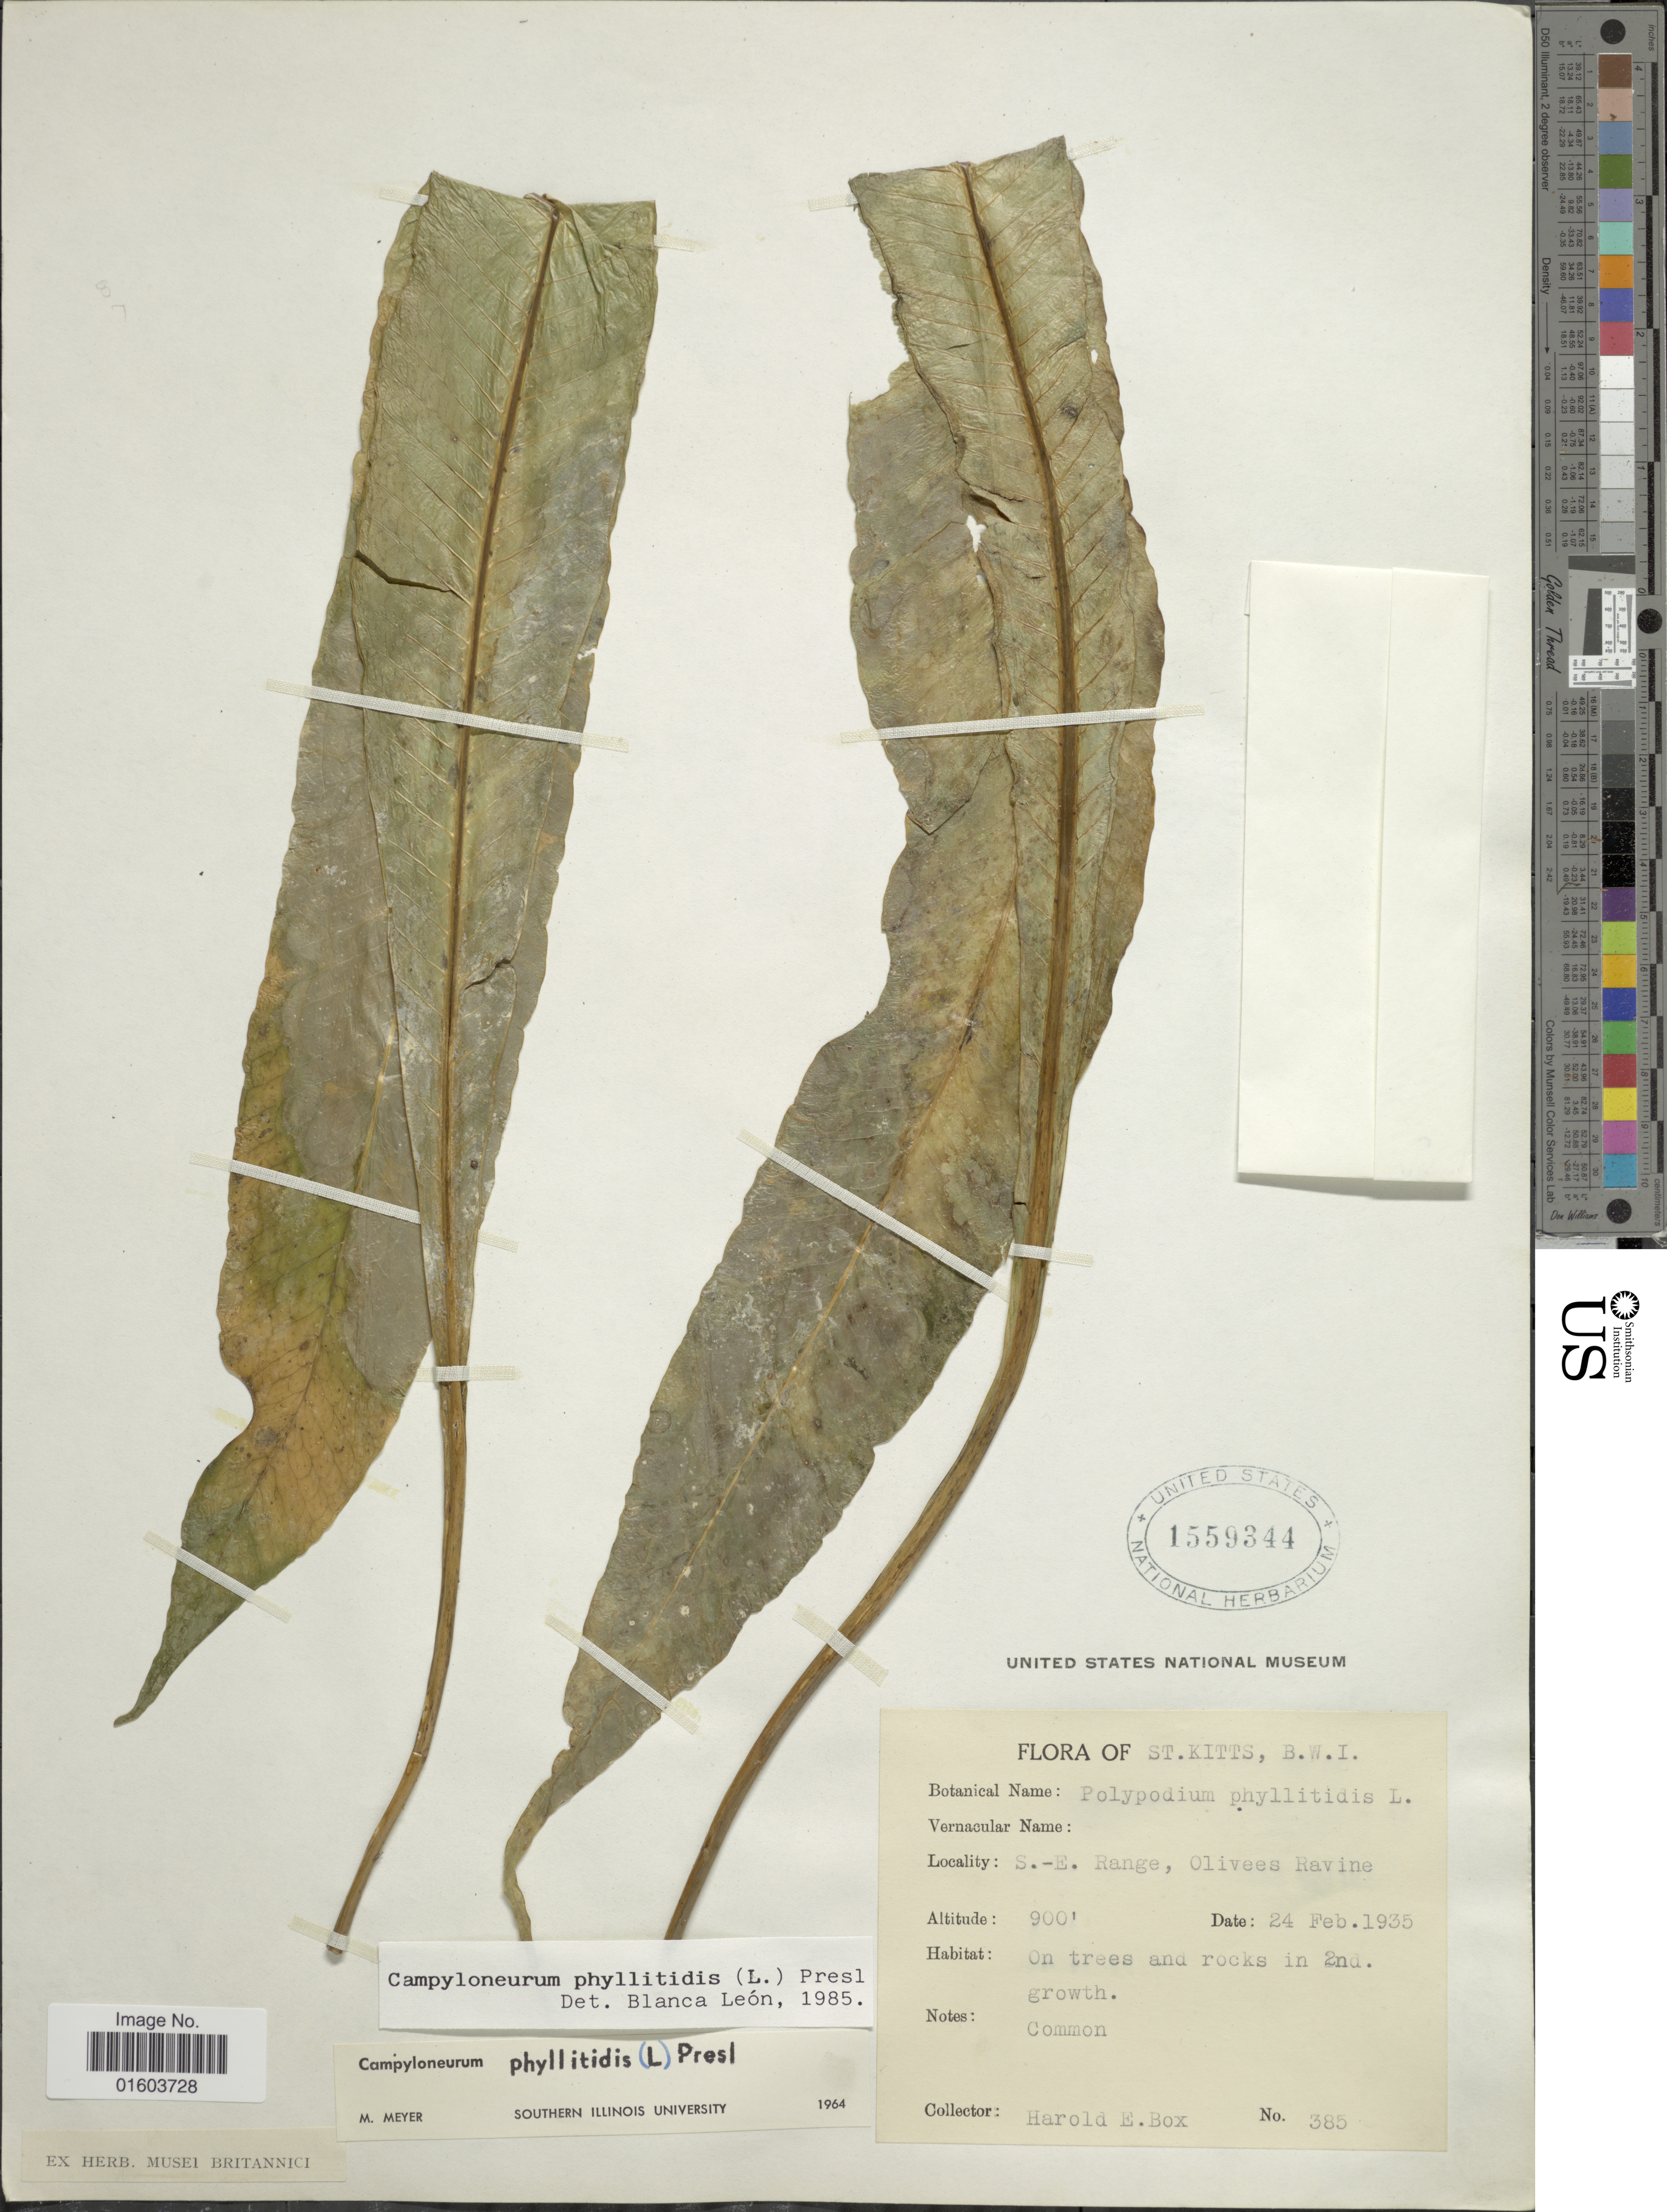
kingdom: Plantae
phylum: Tracheophyta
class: Polypodiopsida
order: Polypodiales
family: Polypodiaceae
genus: Campyloneurum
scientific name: Campyloneurum phyllitidis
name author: (L.) C. Presl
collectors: H. E. Box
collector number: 385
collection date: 1935-02-24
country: St. Christopher-Nevis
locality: St. Kitts, B.W.I. S.-E. Range, Olivees Ravine.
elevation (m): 274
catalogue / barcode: US 1559344